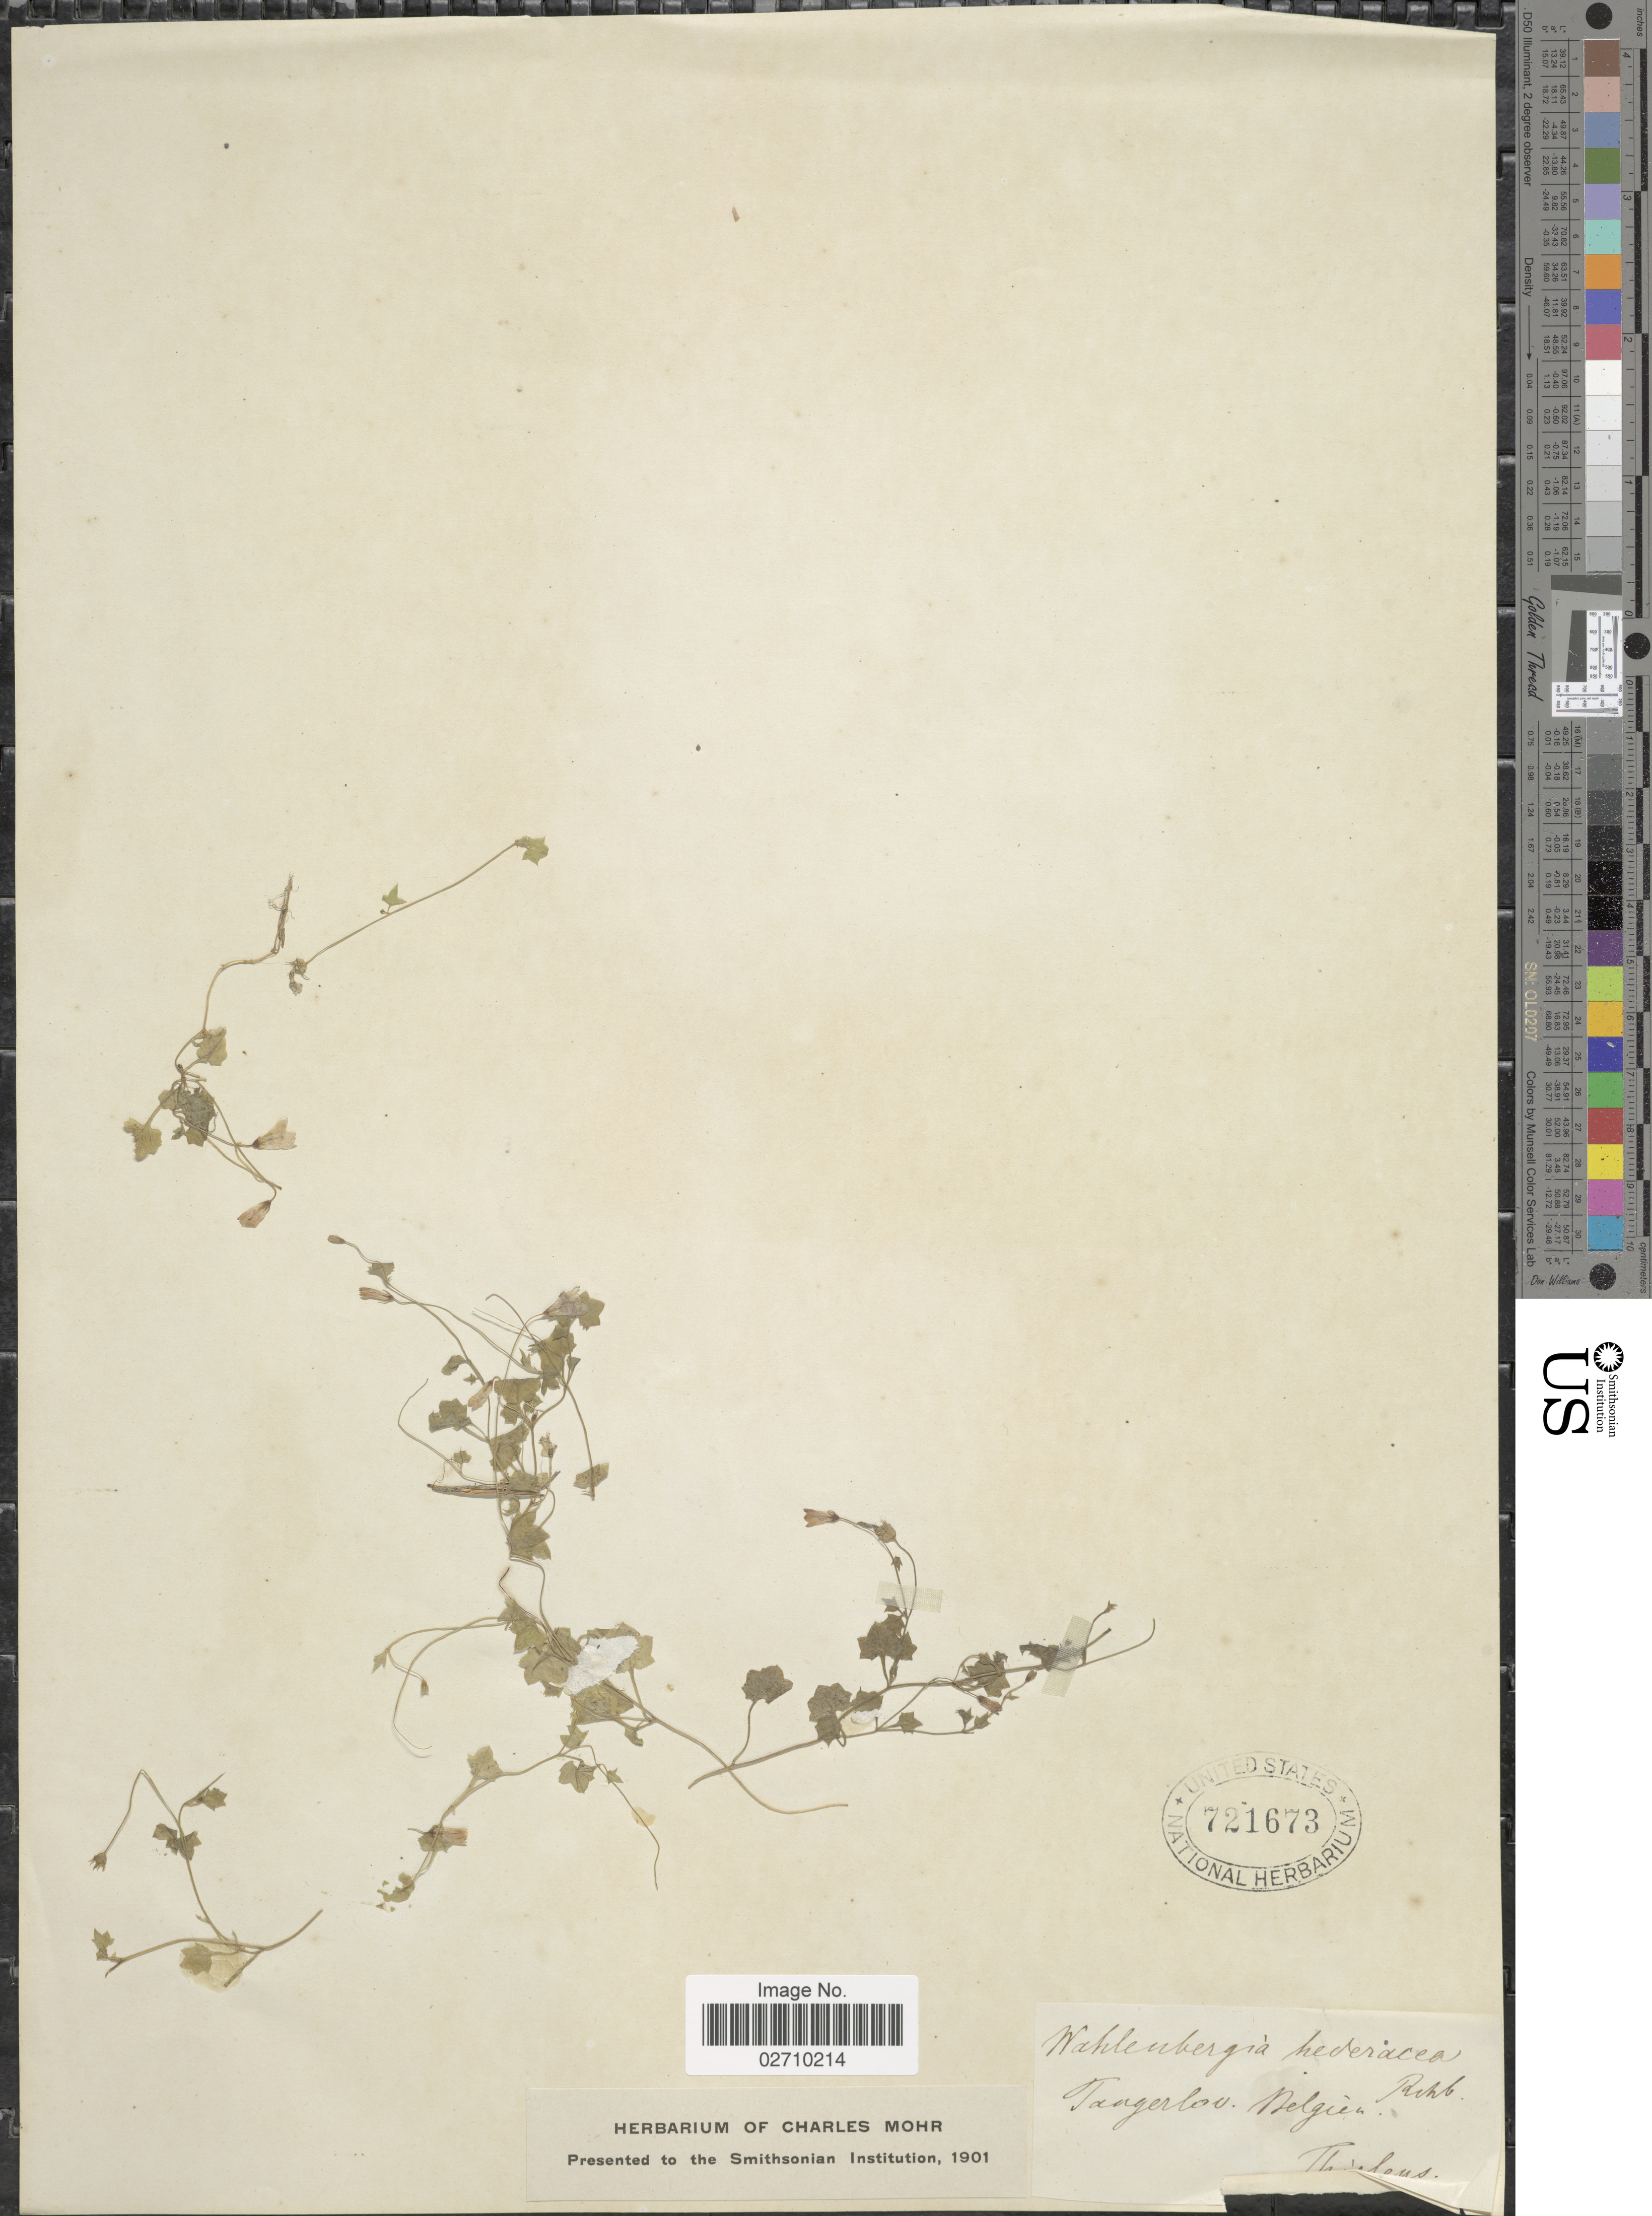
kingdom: Plantae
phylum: Tracheophyta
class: Magnoliopsida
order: Asterales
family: Campanulaceae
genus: Wahlenbergia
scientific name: Wahlenbergia hederacea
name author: Rchb.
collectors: A. Thielens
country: Belgium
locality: Tangerlou. Belgica.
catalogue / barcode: US 721673